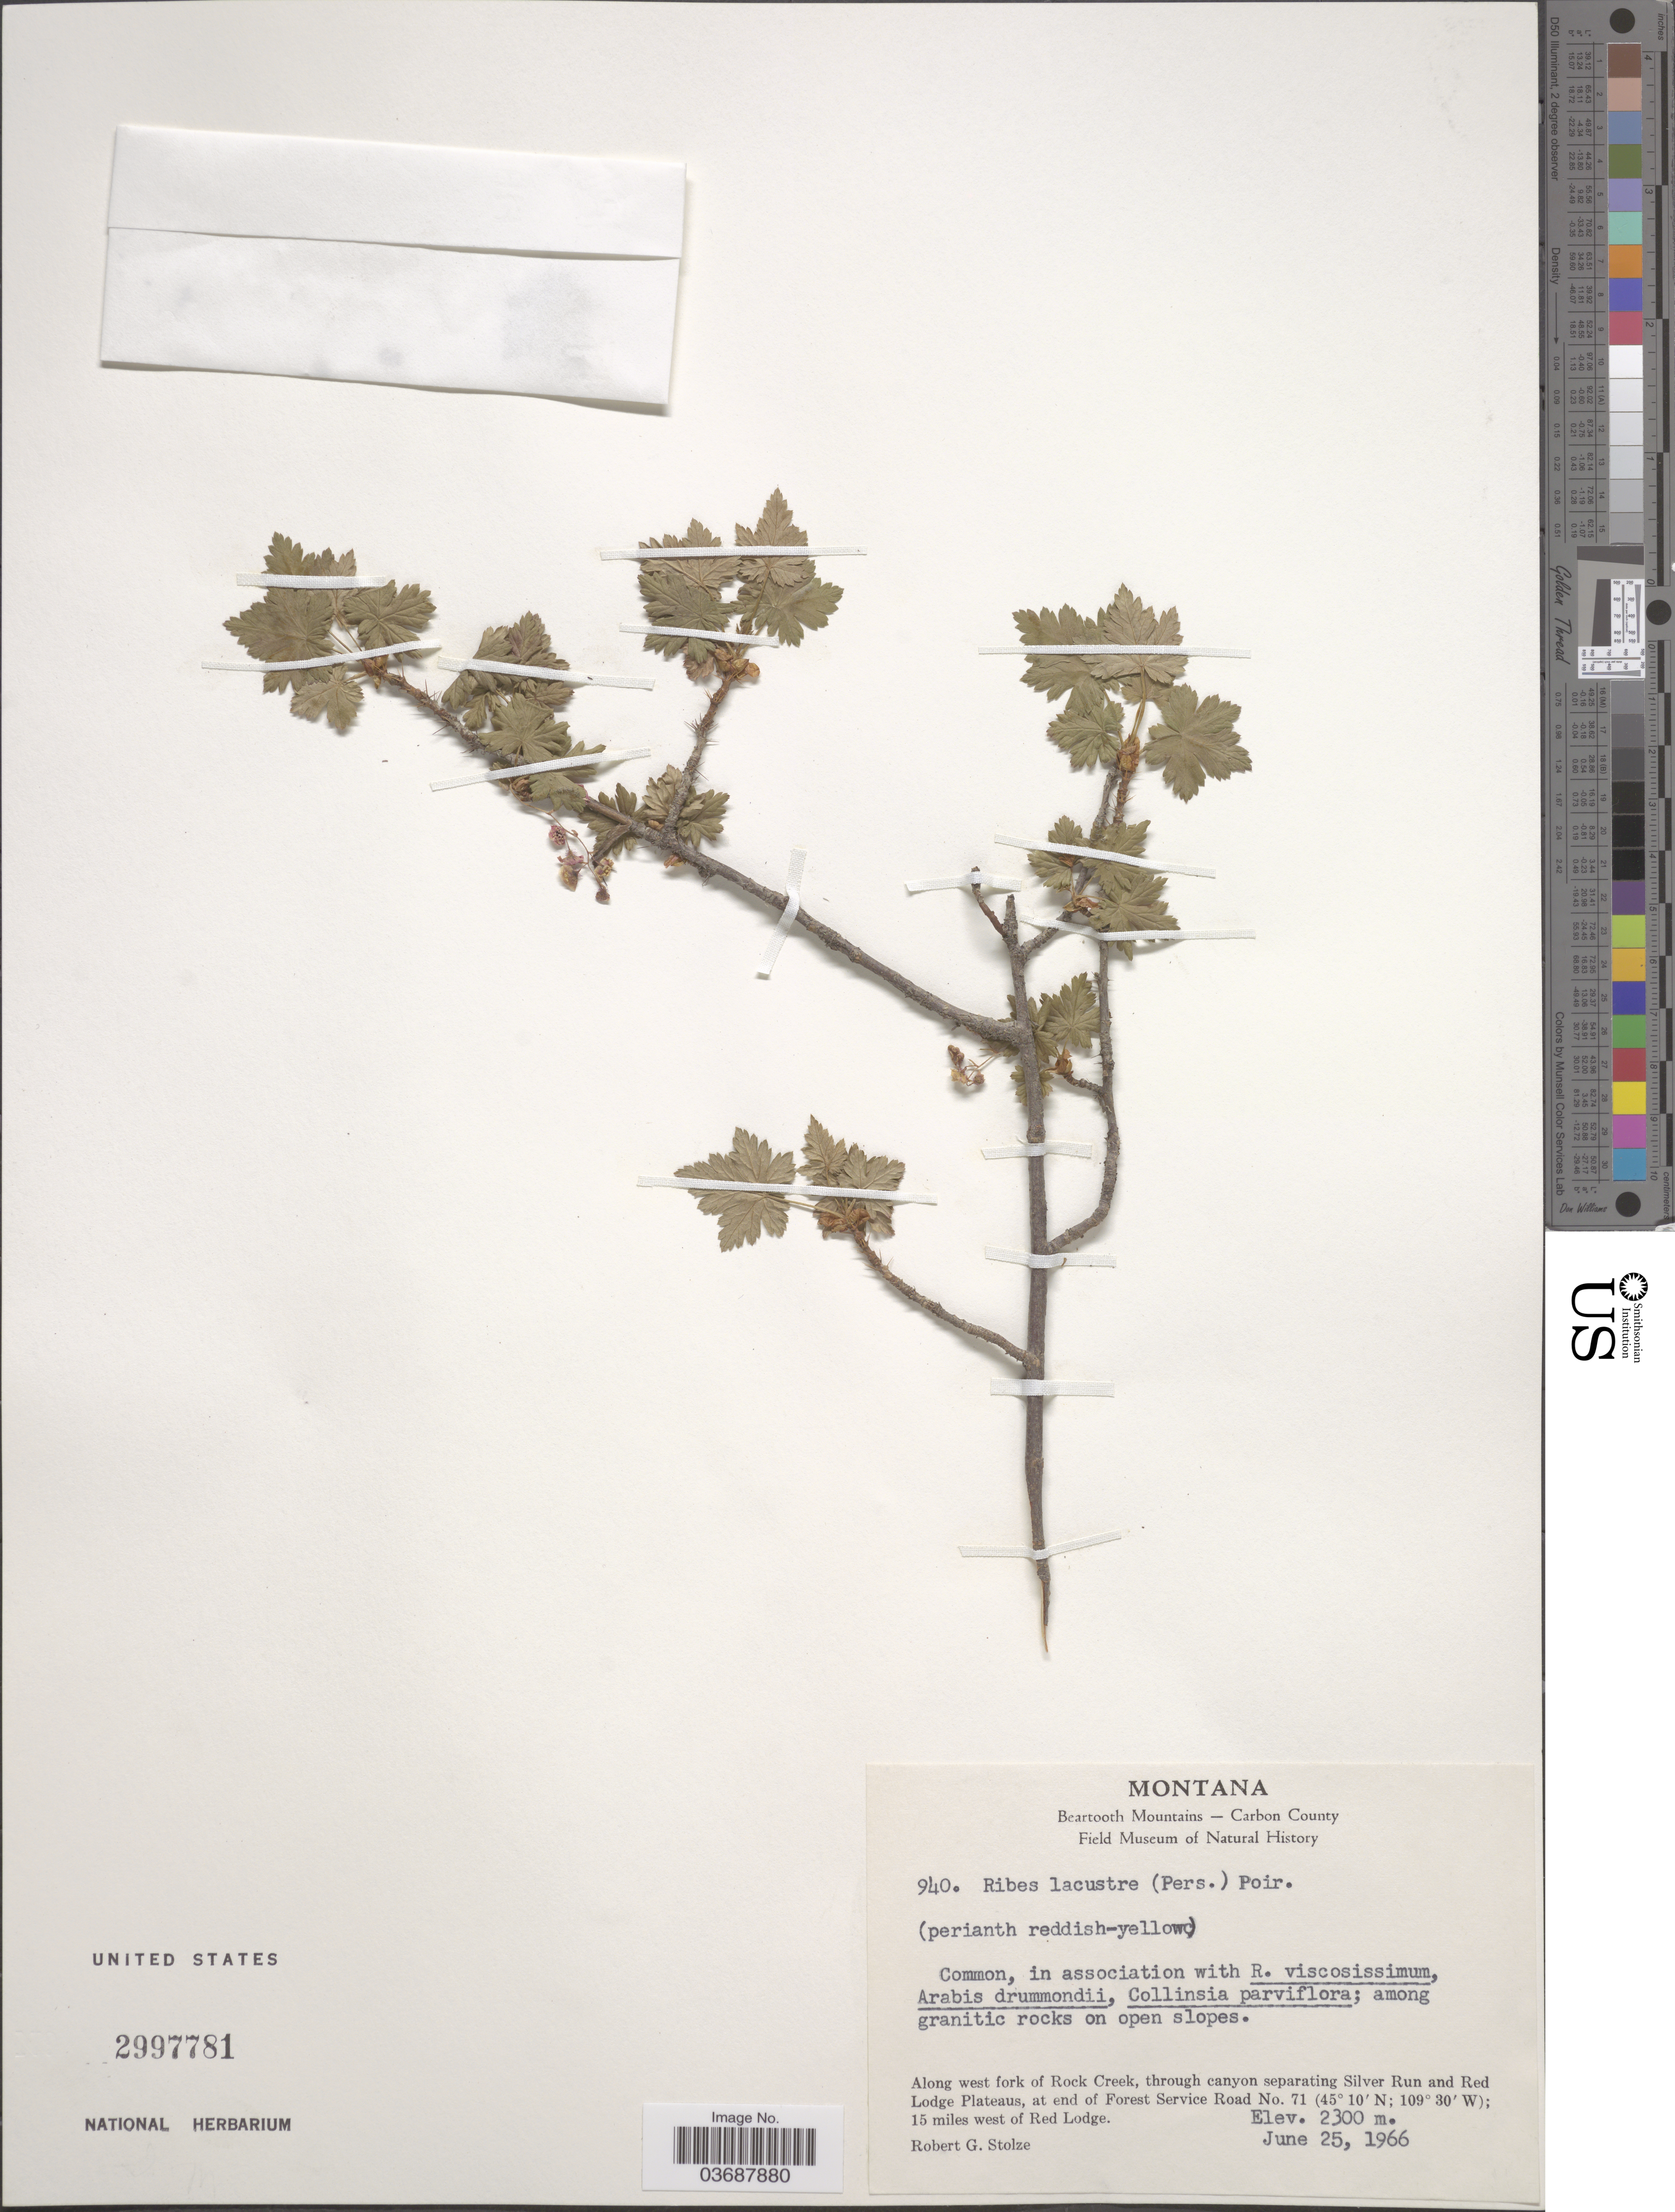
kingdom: Plantae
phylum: Tracheophyta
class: Magnoliopsida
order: Saxifragales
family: Grossulariaceae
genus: Ribes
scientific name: Ribes lacustre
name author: (Pers.) Poir.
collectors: R. G. Stolze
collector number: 940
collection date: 1966-06-25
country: United States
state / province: Montana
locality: Beartooth Mountains - Carbon County. Along west fork of Rock Creek, through canyon separating Silver Run and Red Lodge Plateaus, at end of Forest Service Road No. 71; 15 miles west of Red Lodge..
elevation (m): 2300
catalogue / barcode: US 2997781